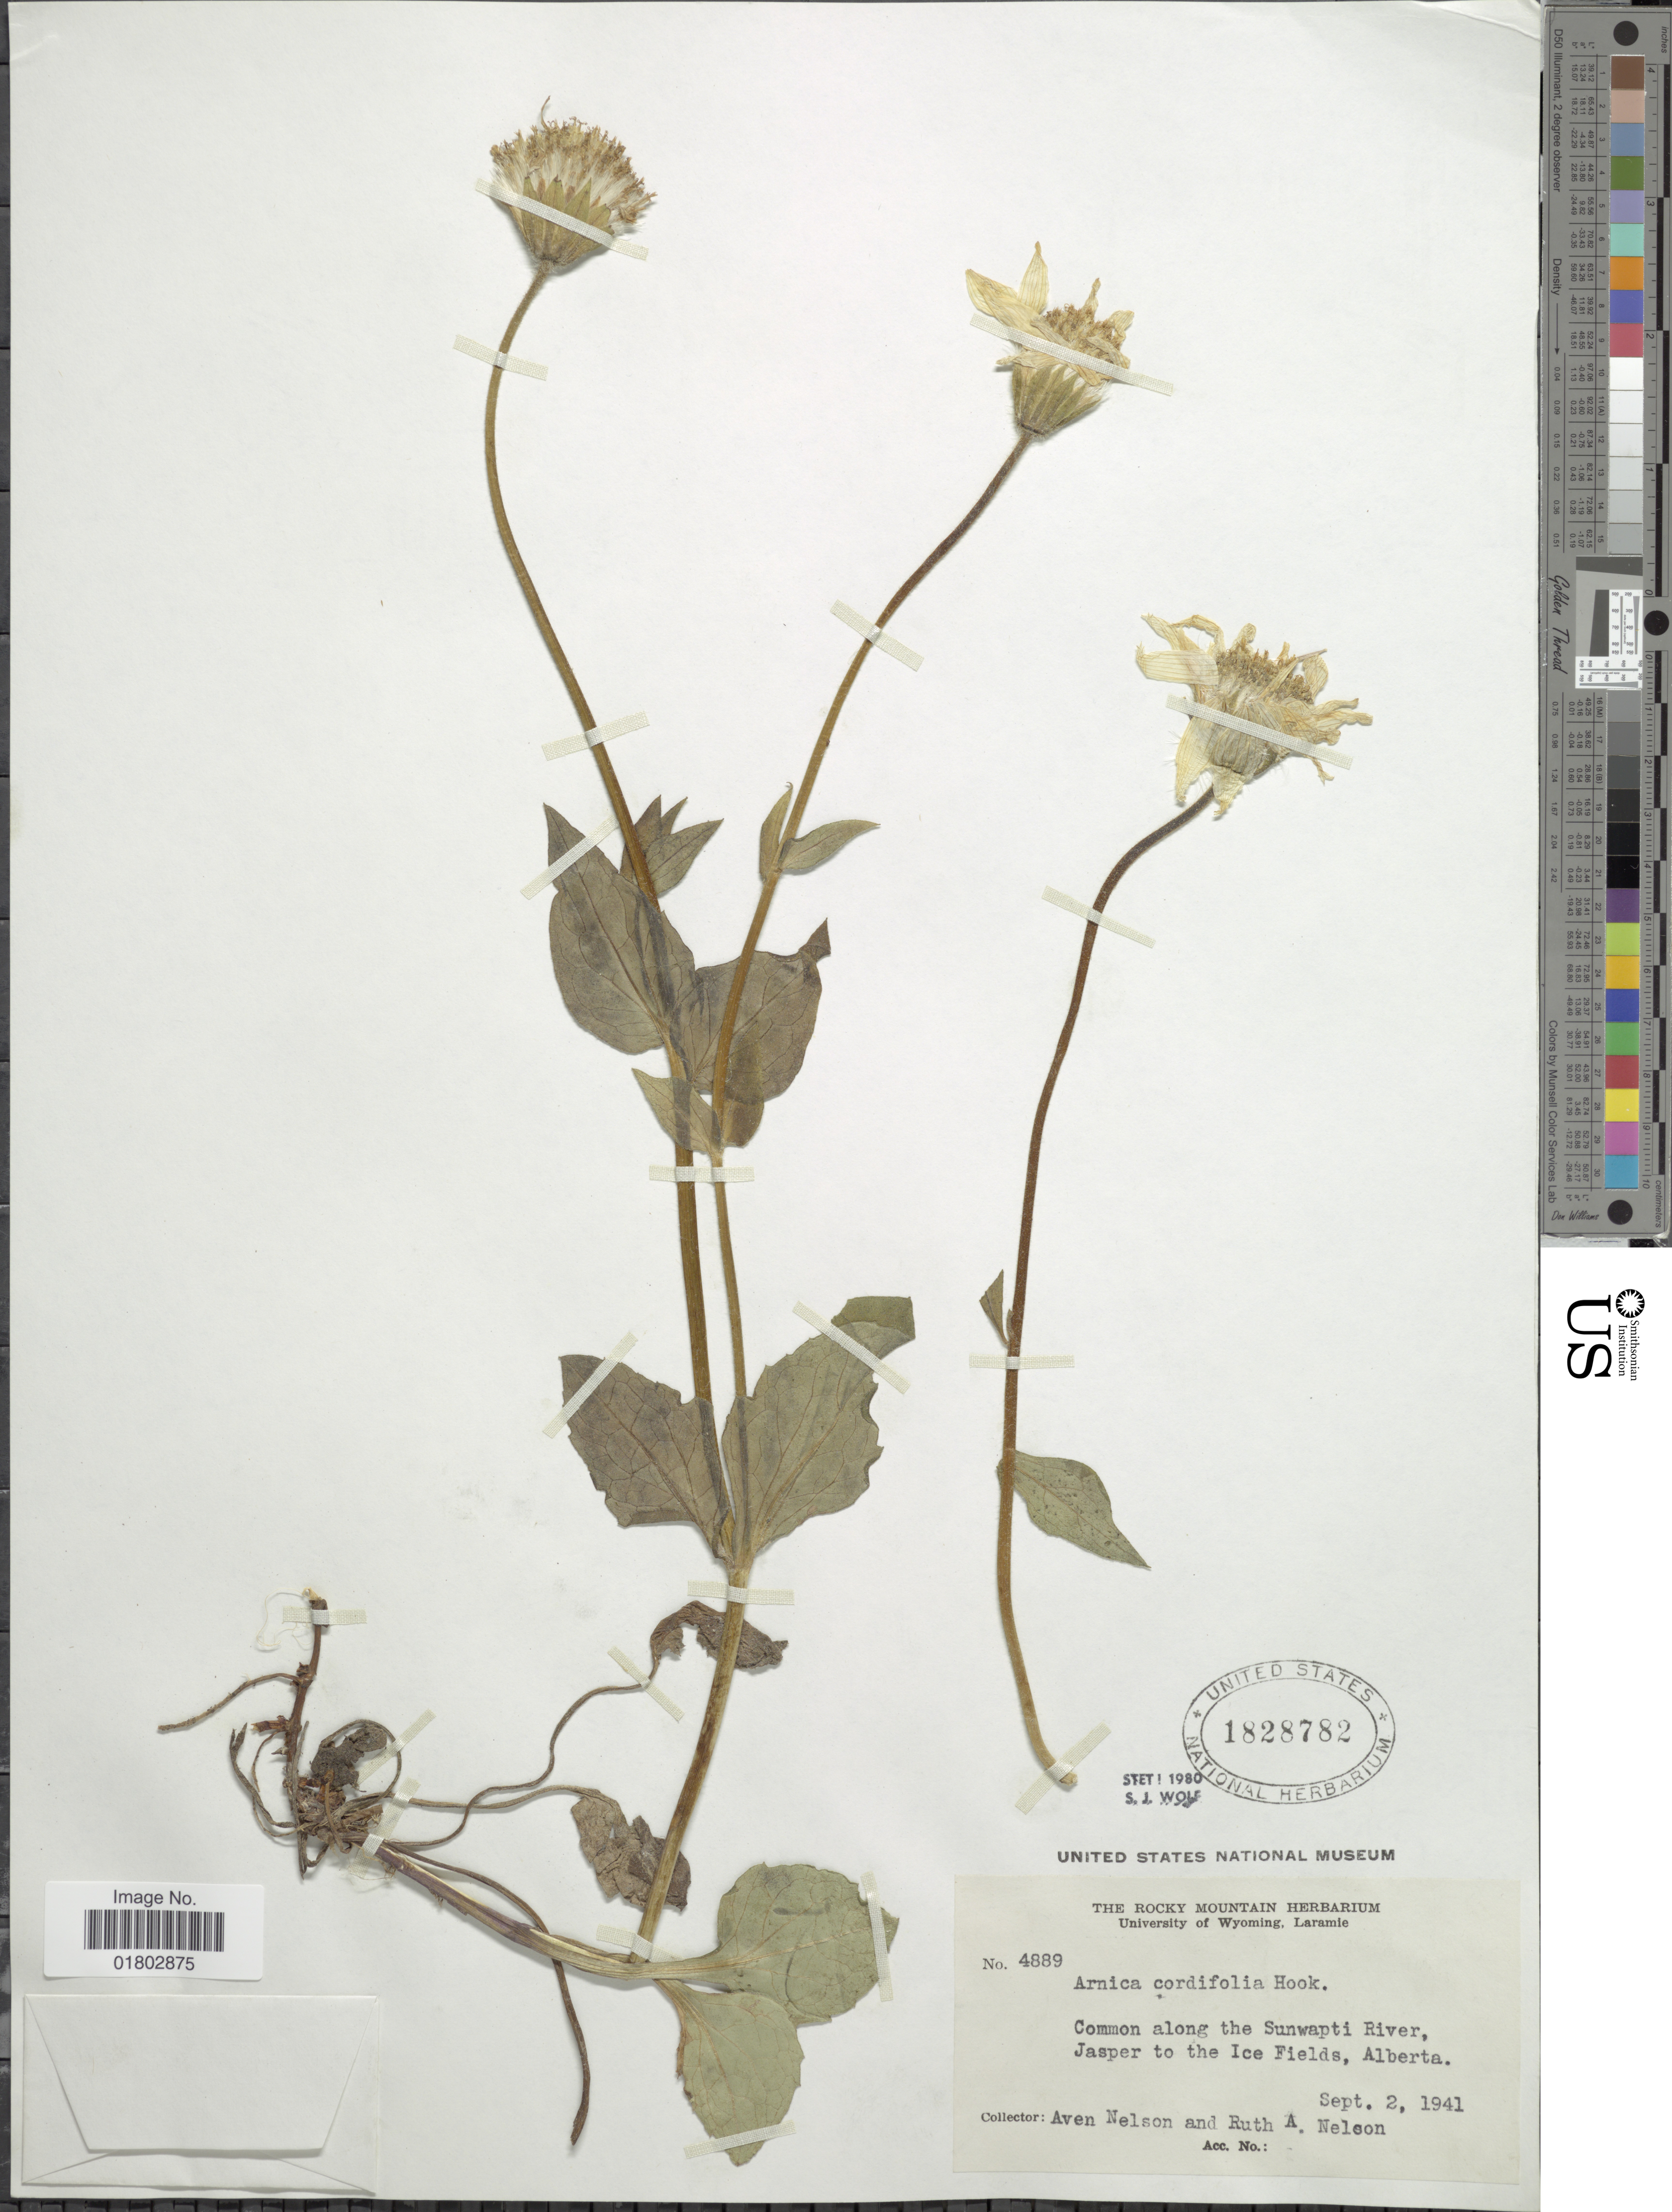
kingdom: Plantae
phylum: Tracheophyta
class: Magnoliopsida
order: Asterales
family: Asteraceae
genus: Arnica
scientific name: Arnica cordifolia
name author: Hook.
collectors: A. Nelson & R. A. Nelson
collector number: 4889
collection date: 1941-09-02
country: Canada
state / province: Alberta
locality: Common along the Sunwapti River, Jasper to the Ice Fields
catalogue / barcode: US 1828782